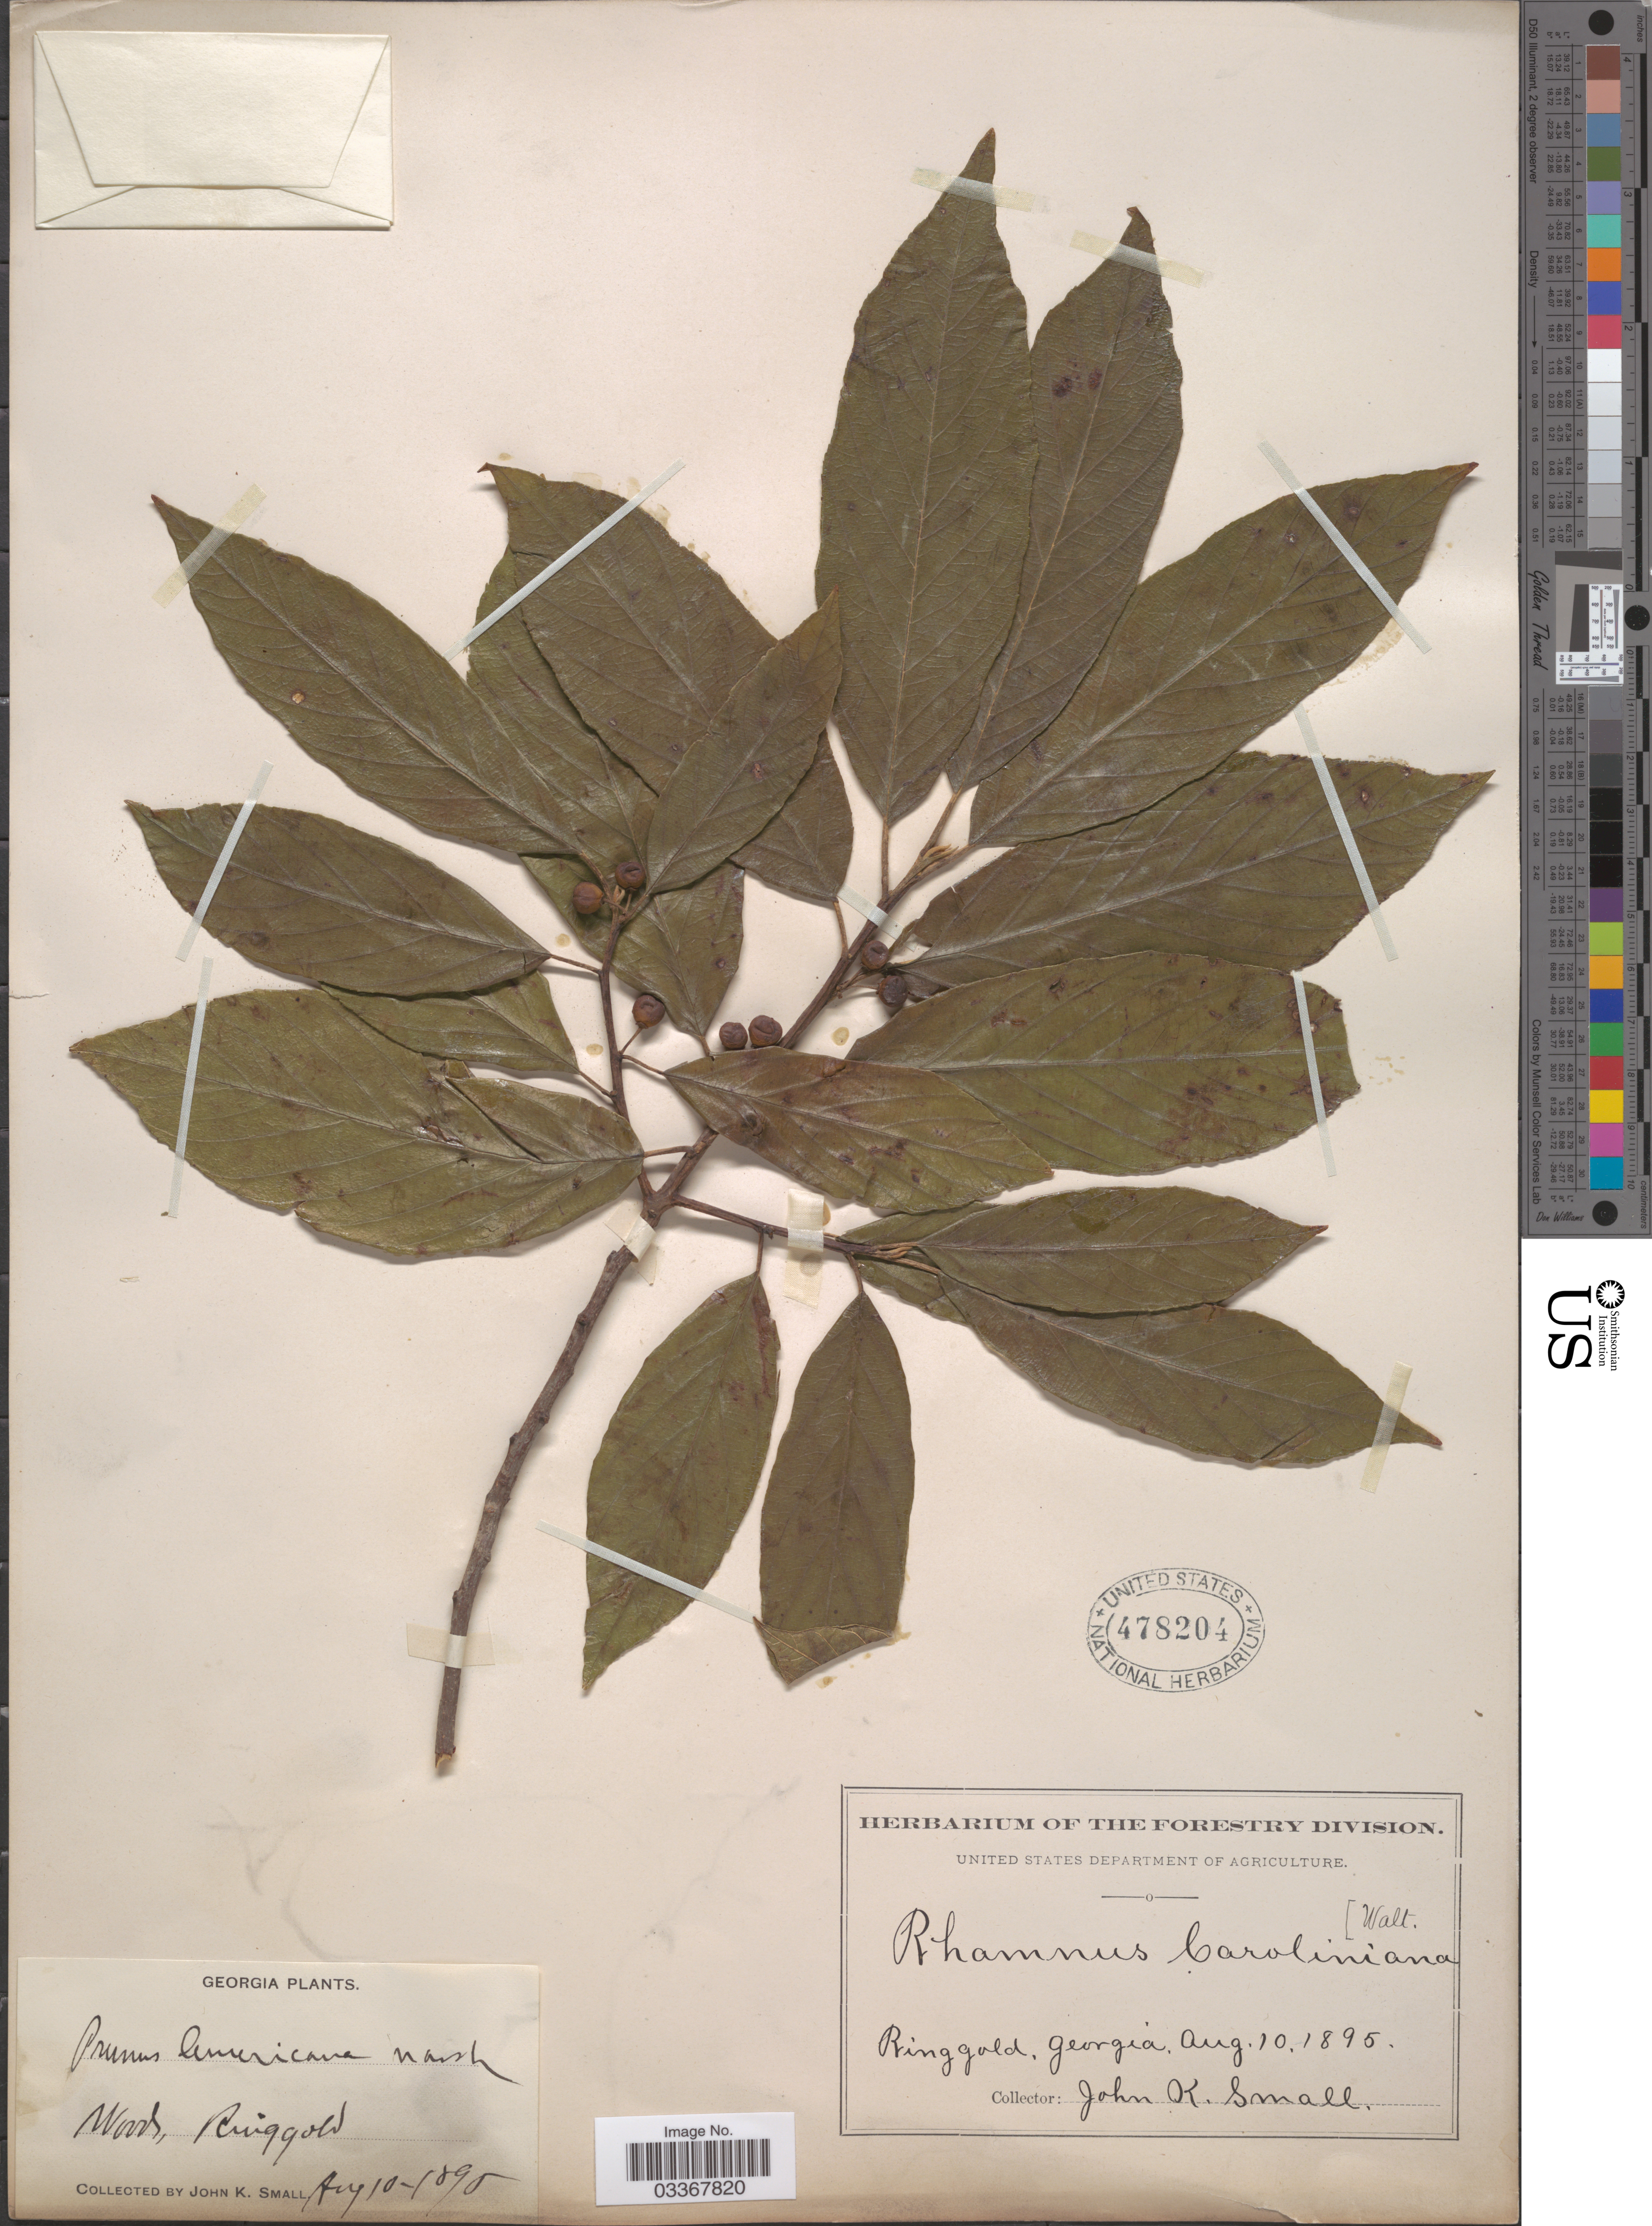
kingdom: Plantae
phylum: Tracheophyta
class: Magnoliopsida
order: Rosales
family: Rhamnaceae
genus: Frangula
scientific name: Frangula caroliniana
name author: (Walter) A. Gray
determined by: Strong, Mark T., (BOT), Smithsonian Institution - National Museum of Natural History (UNITED STATES)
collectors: J. K. Small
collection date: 1895-08-10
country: United States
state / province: Georgia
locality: Ringgold.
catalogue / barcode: US 478204